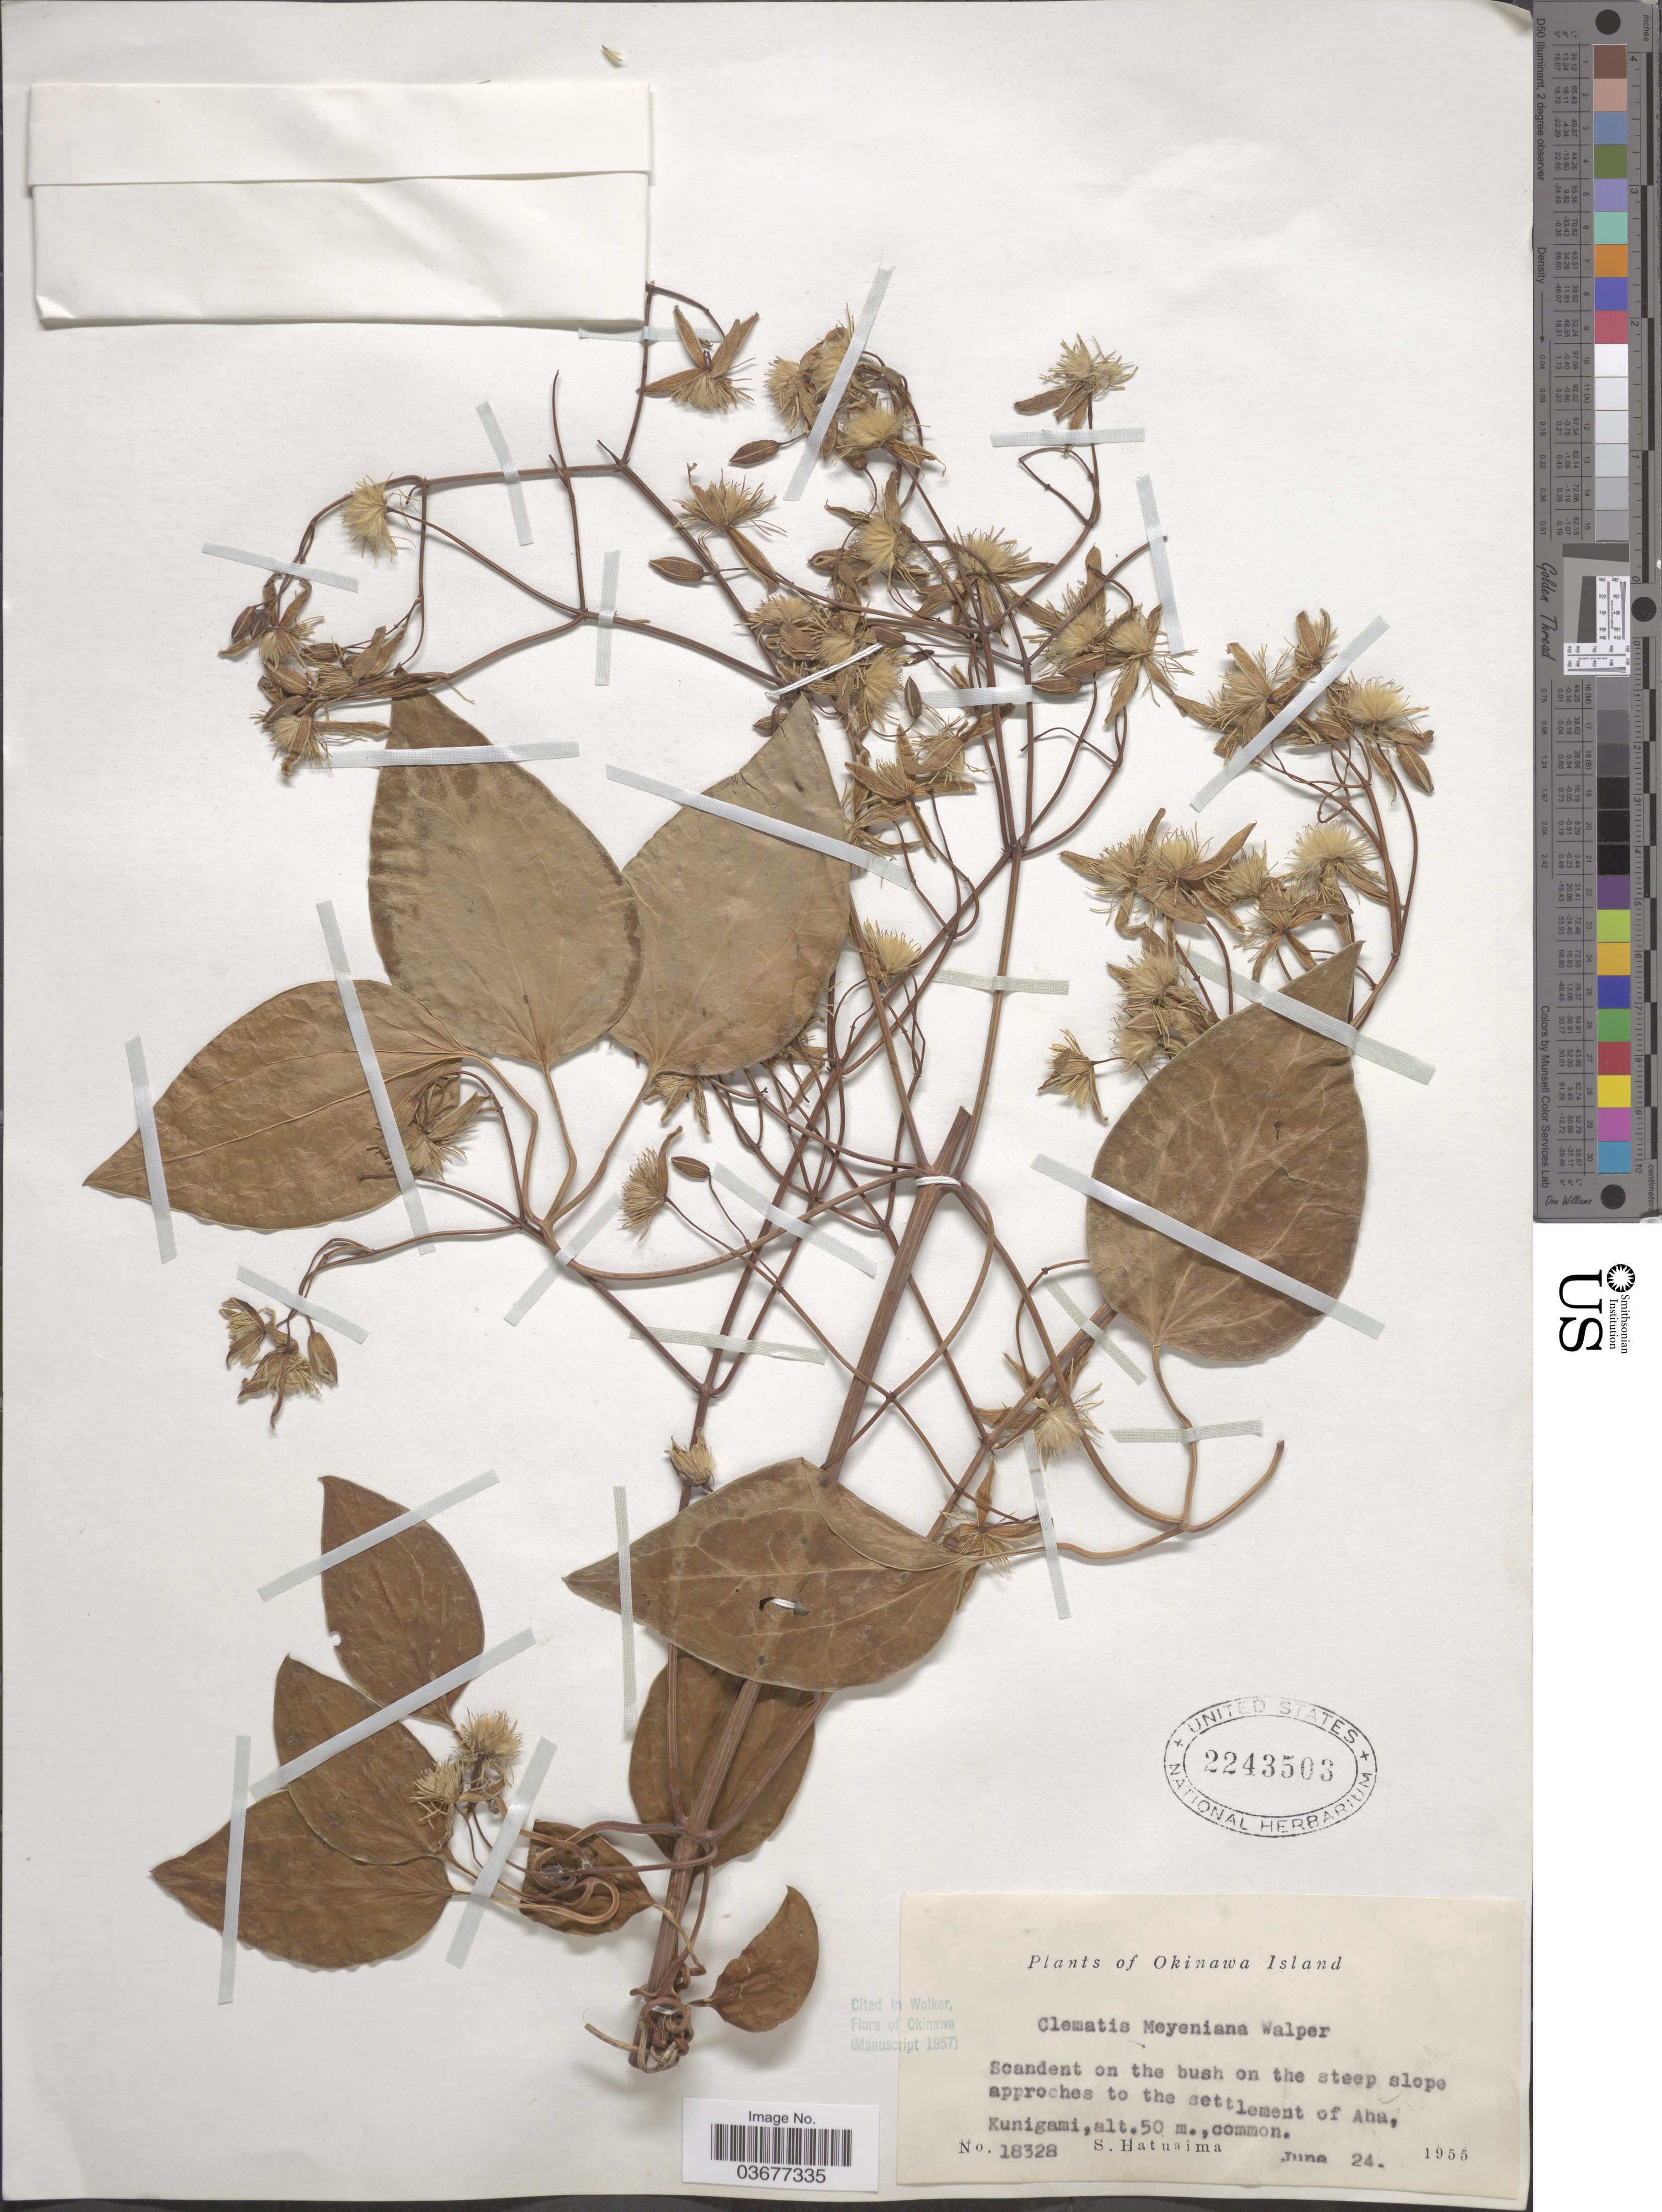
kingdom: Plantae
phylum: Tracheophyta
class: Magnoliopsida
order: Ranunculales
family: Ranunculaceae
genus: Clematis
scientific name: Clematis meyeniana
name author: Walp.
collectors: S. Hatusima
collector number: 18328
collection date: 1955-06-24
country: Japan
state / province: Okinawa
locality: Okinawa Island. The settlement of Ana, Kunigami.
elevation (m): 50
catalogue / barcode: US 2243503